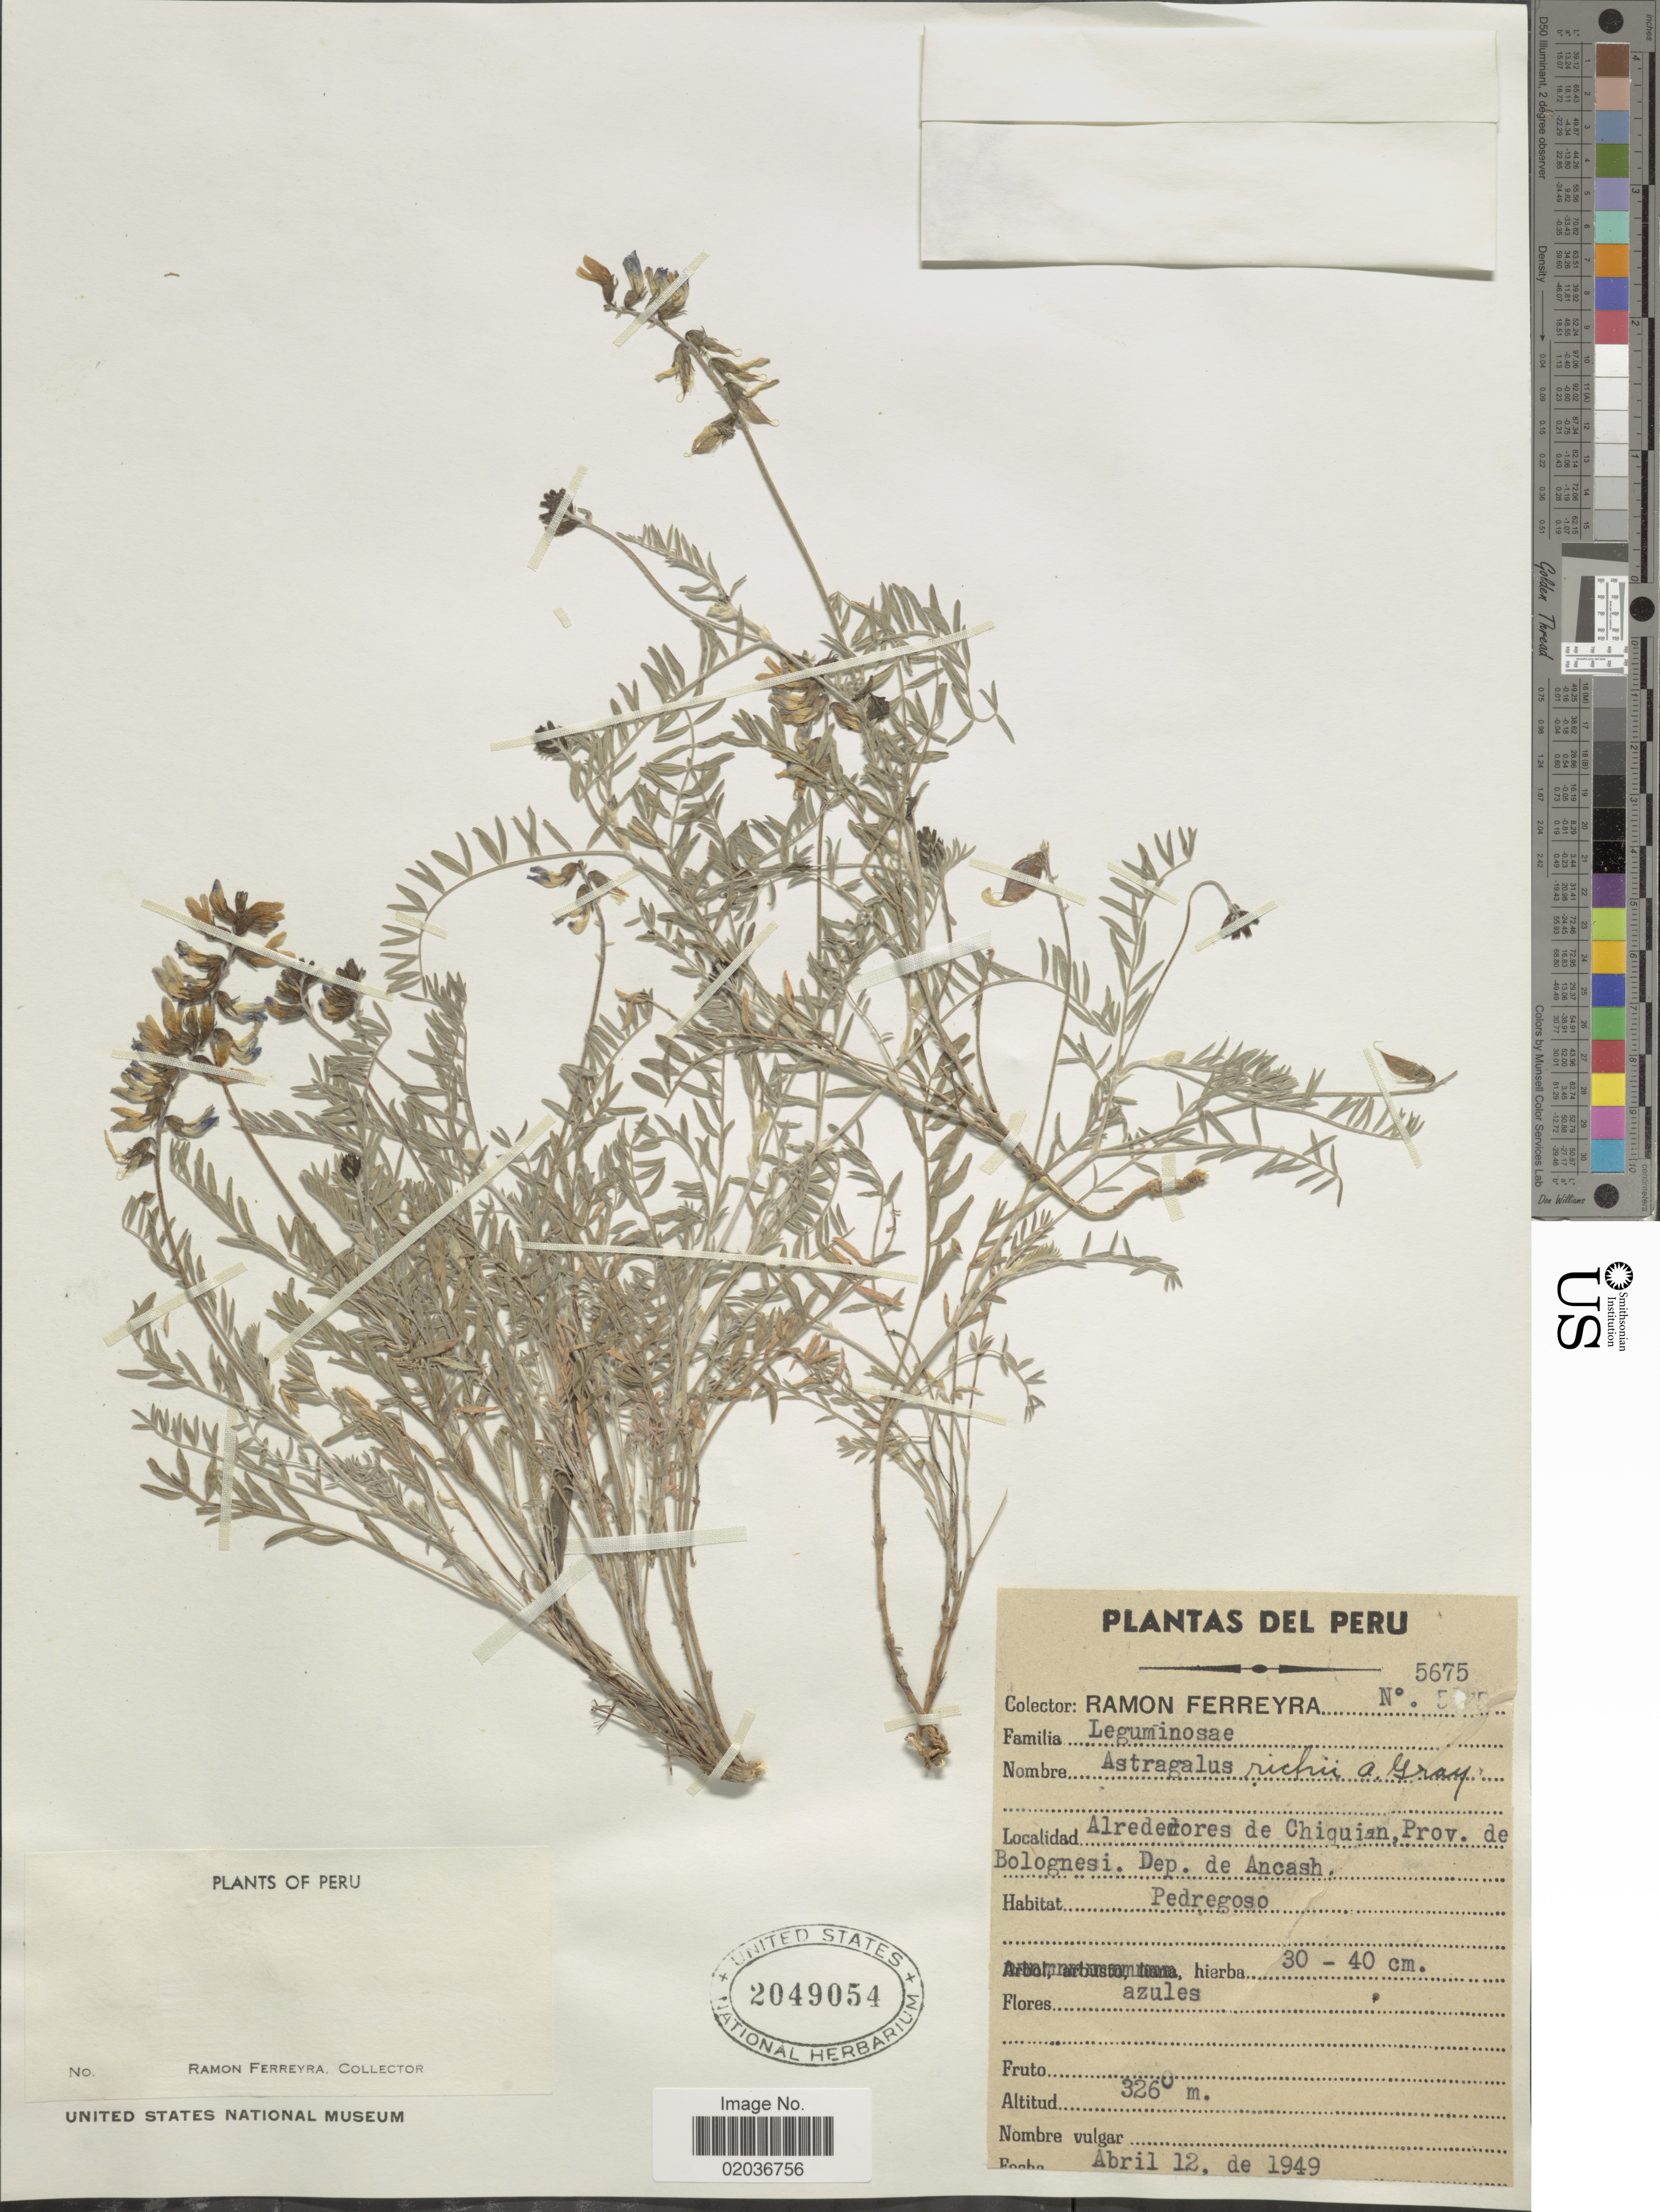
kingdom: Plantae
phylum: Tracheophyta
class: Magnoliopsida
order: Fabales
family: Fabaceae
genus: Astragalus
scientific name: Astragalus richii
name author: A. Gray in Wilkes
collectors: R. A. Ferreyra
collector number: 5675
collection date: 1949-04-12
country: Peru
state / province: Ancash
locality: Alrededores de Chiquin, prov de Bolognesi. Dep de Ancash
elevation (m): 3260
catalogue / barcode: US 2049054